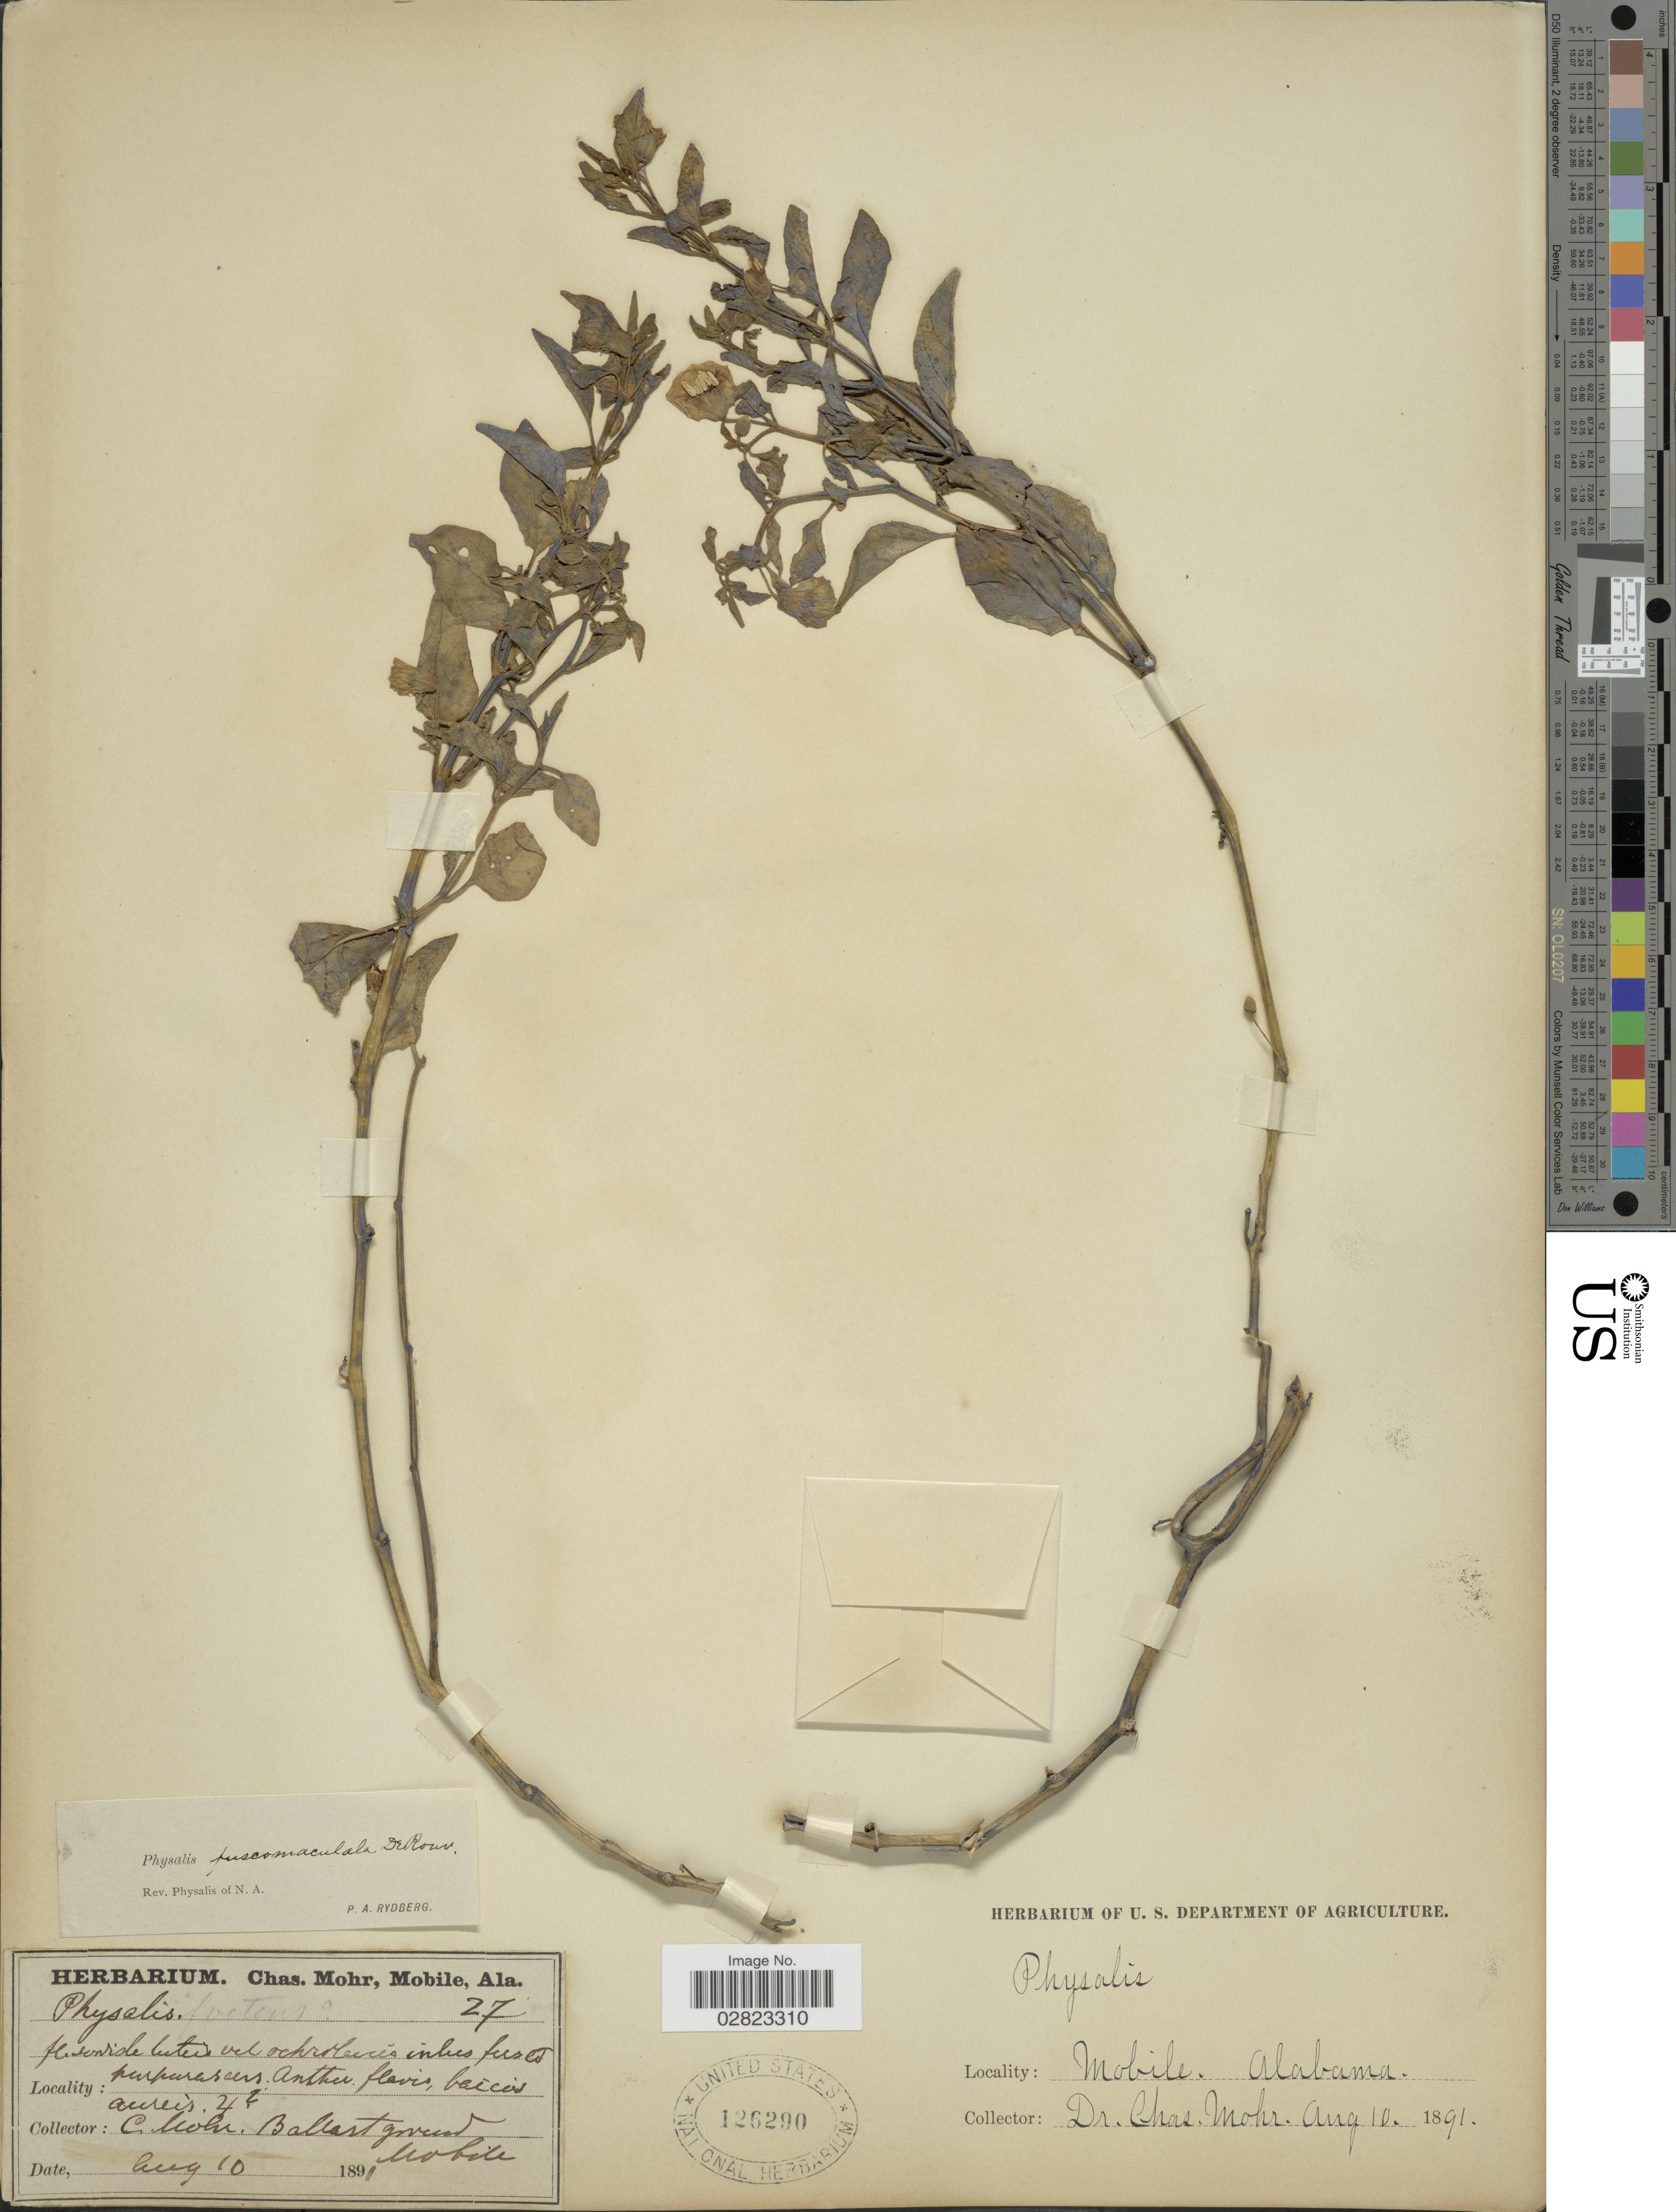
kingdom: Plantae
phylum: Tracheophyta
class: Magnoliopsida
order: Solanales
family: Solanaceae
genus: Physalis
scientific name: Physalis fuscomaculata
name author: Rouville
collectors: Mohr, C. T. (herbarium)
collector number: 27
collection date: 1891-08-10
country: United States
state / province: Alabama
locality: Mobile, Ballasr ground.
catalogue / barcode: US 126290